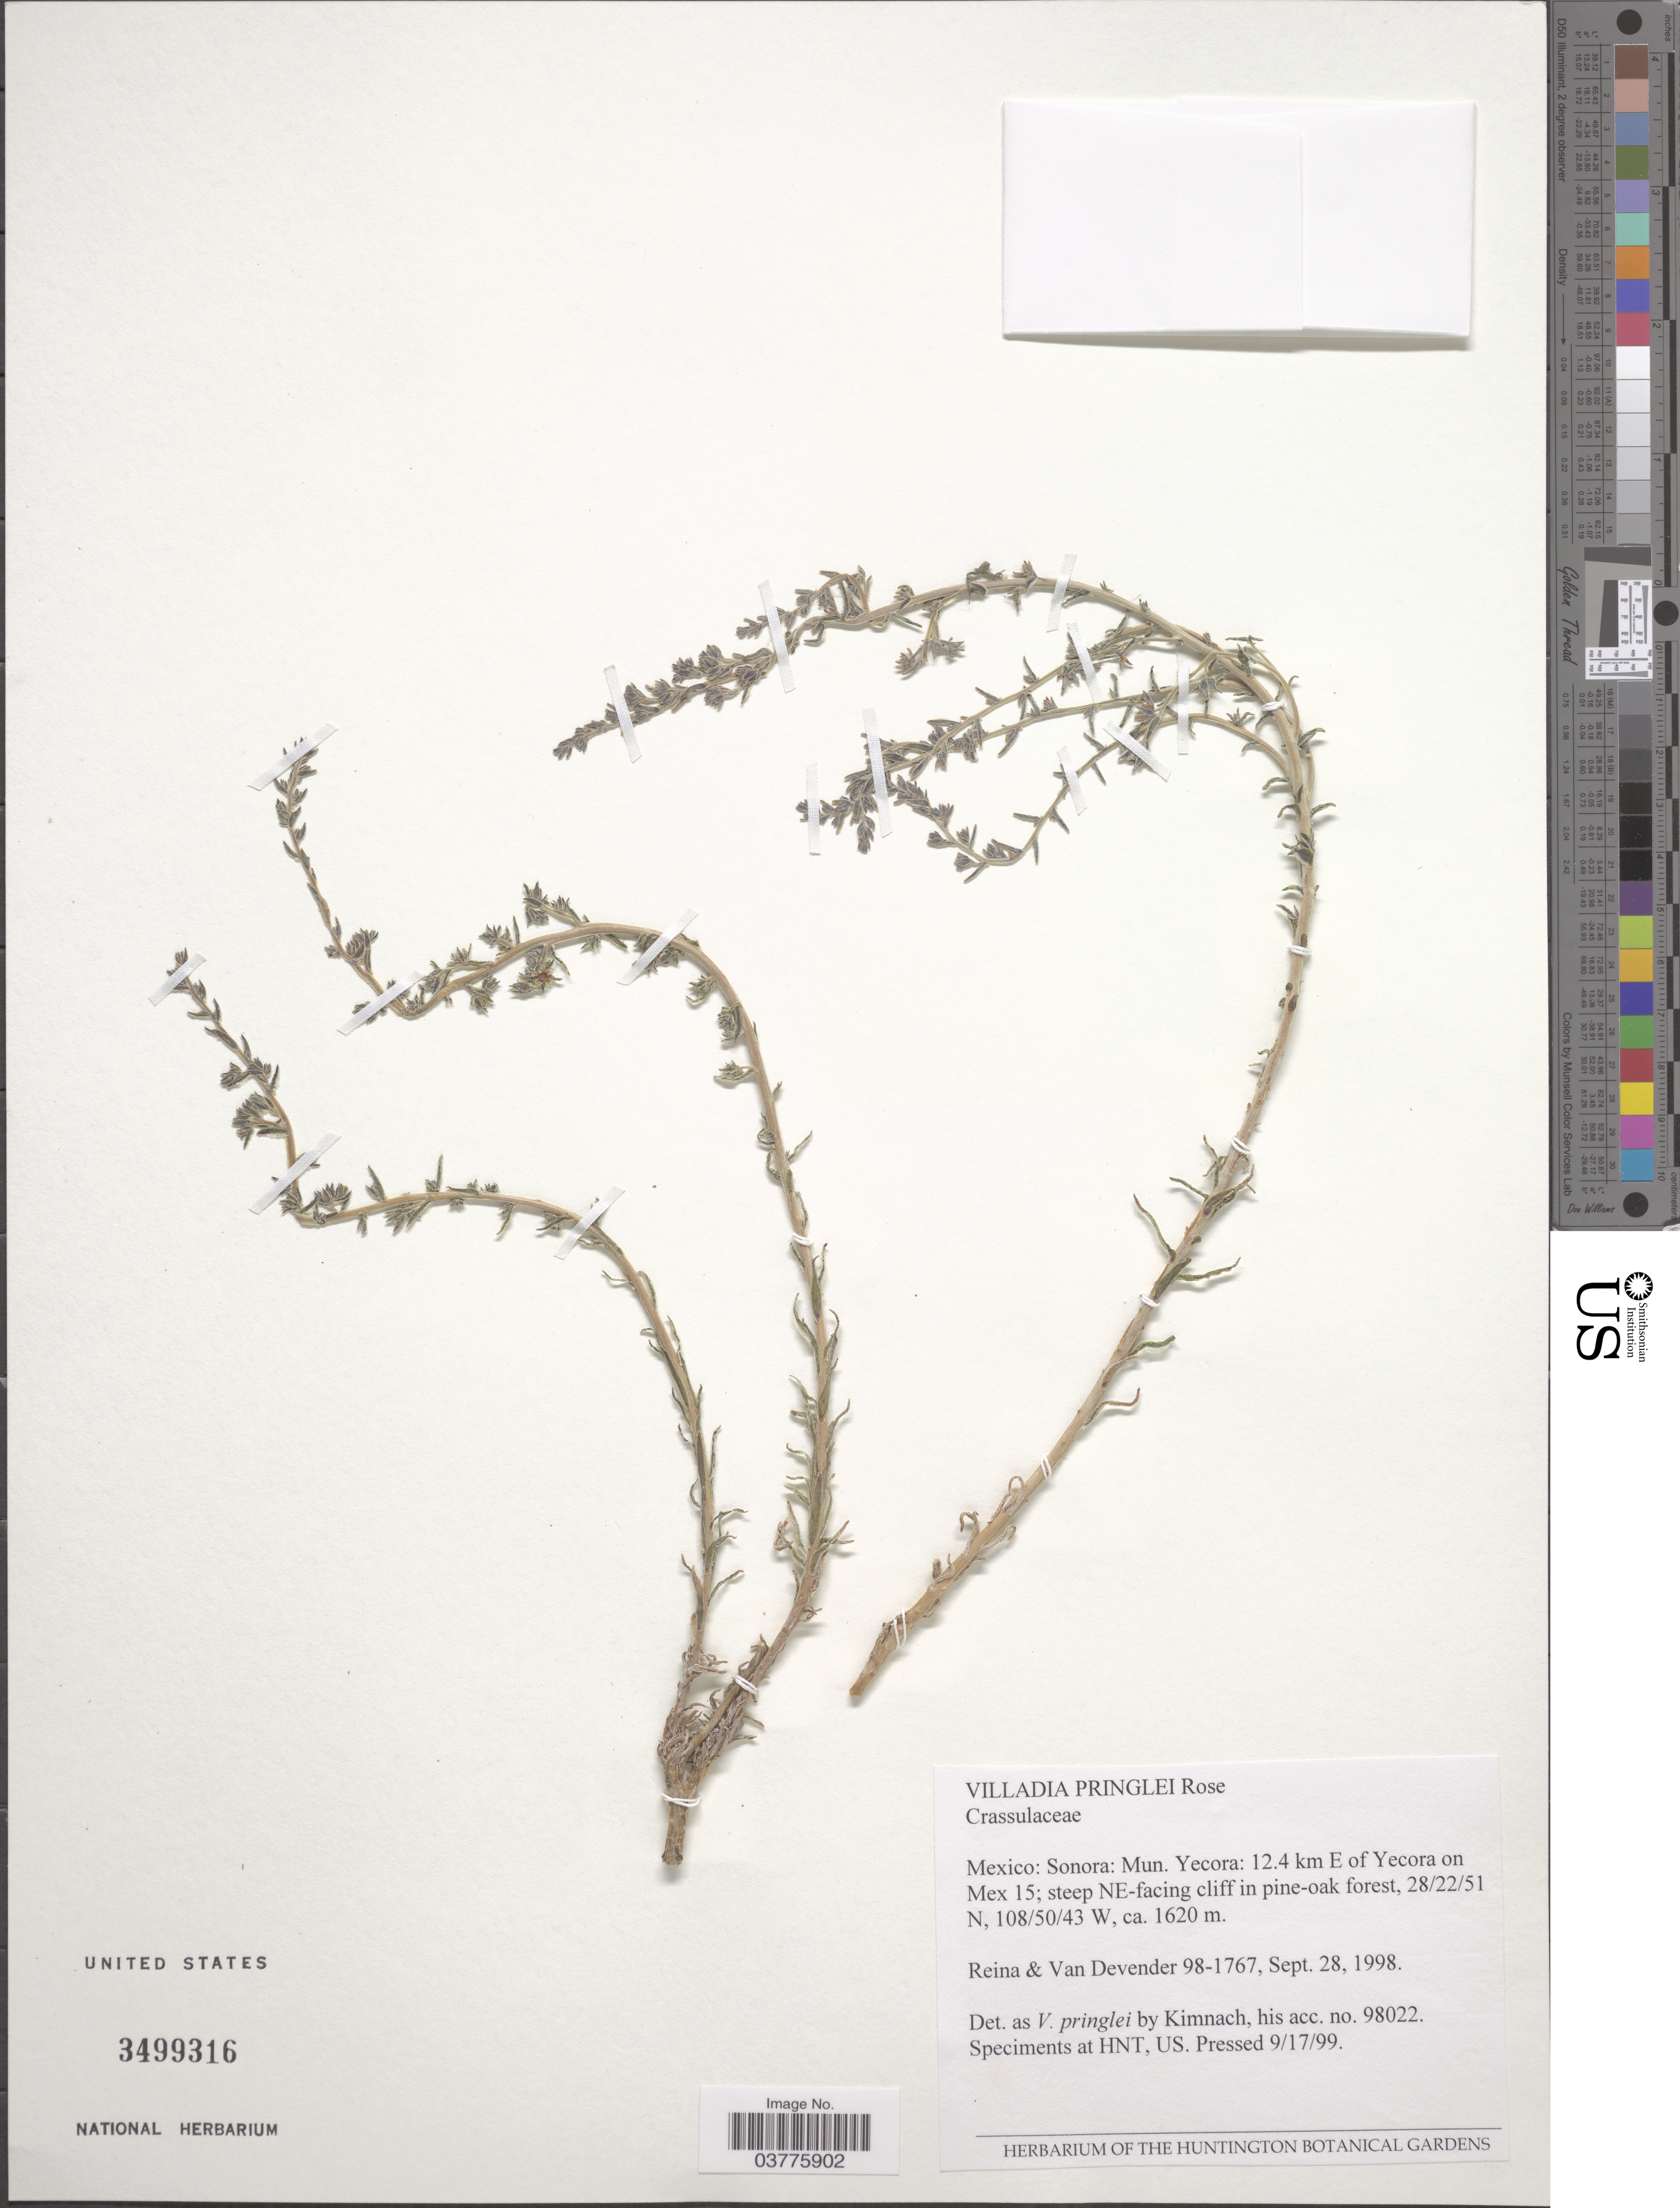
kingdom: Plantae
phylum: Tracheophyta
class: Magnoliopsida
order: Saxifragales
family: Crassulaceae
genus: Villadia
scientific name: Villadia pringlei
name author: Rose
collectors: -. Reina & -. Van Devender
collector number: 98-1767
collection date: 1998-09-28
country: Mexico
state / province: Sonora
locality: Mun. Yecora: 12.4 km E of Yecora on Mex 15; steep NE-facing cliff in pine-oak forest.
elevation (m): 1620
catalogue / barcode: US 3499316